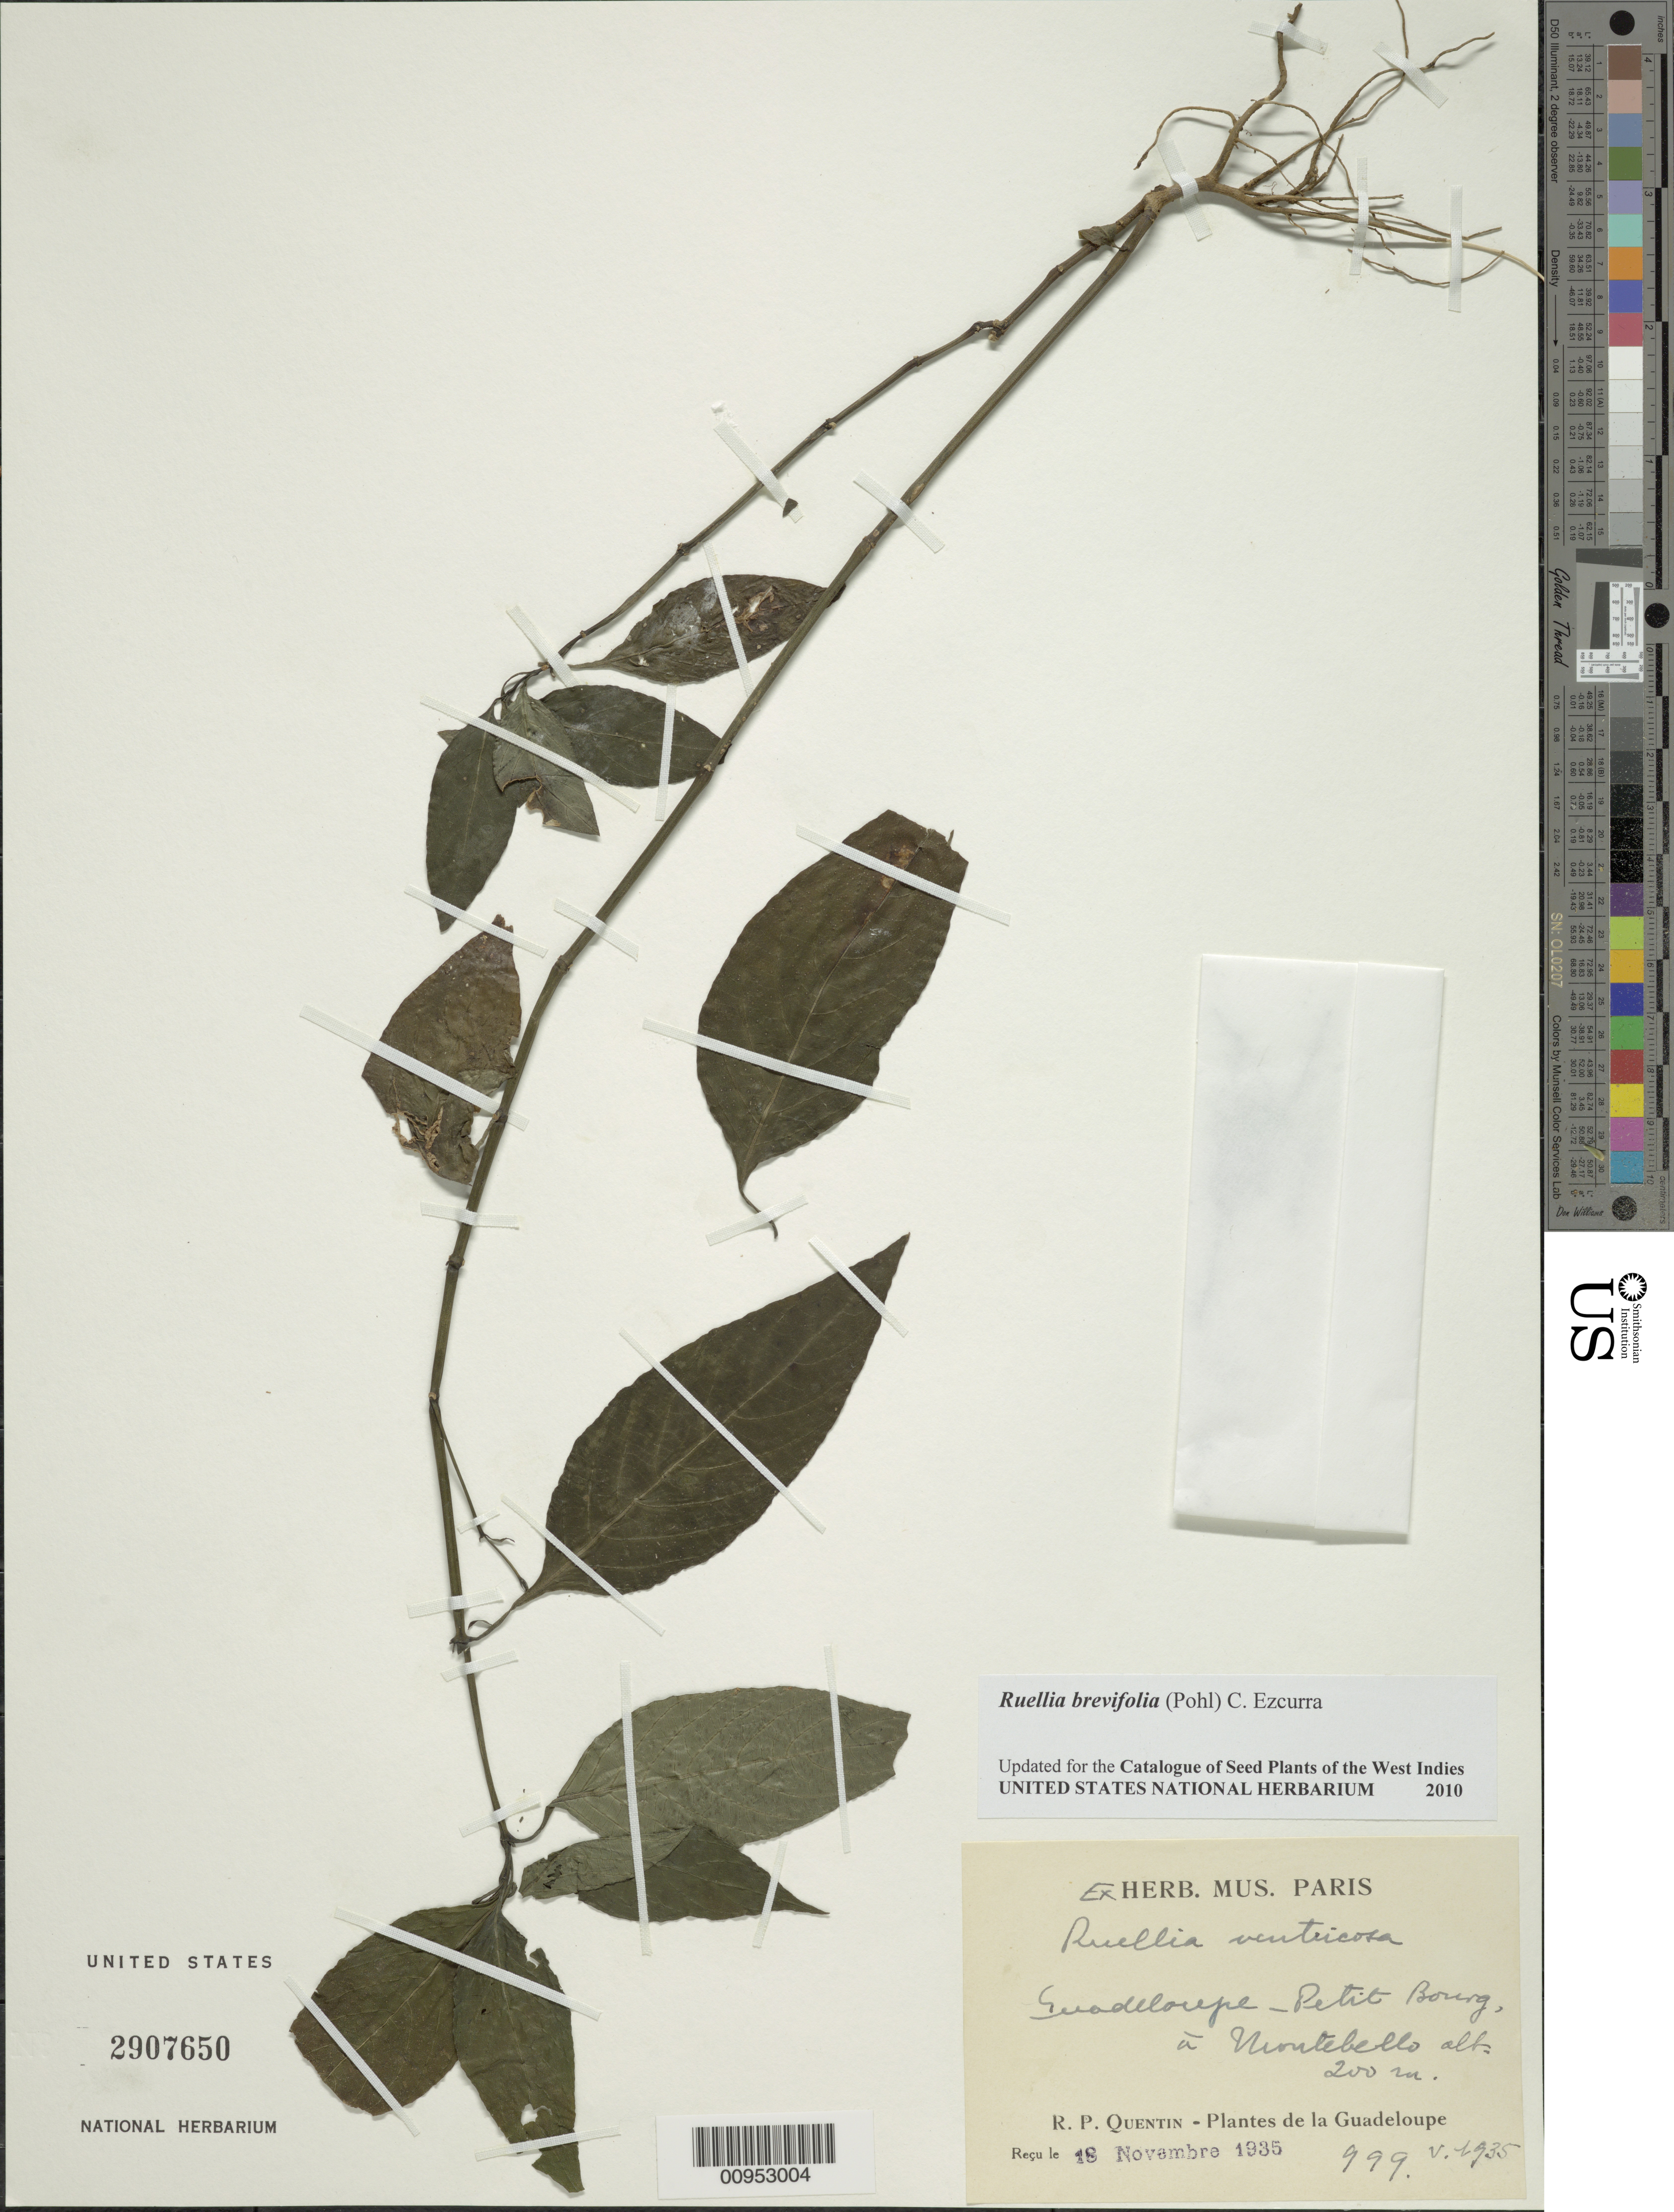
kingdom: Plantae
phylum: Tracheophyta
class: Magnoliopsida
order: Lamiales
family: Acanthaceae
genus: Ruellia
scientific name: Ruellia brevifolia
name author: (Pohl) C. Ezcurra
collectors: R. Quentin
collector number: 999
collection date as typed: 18 Nov 1935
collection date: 1935-11-18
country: Guadeloupe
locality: Petit Bourg á Montebello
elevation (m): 200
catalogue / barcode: US 2907650